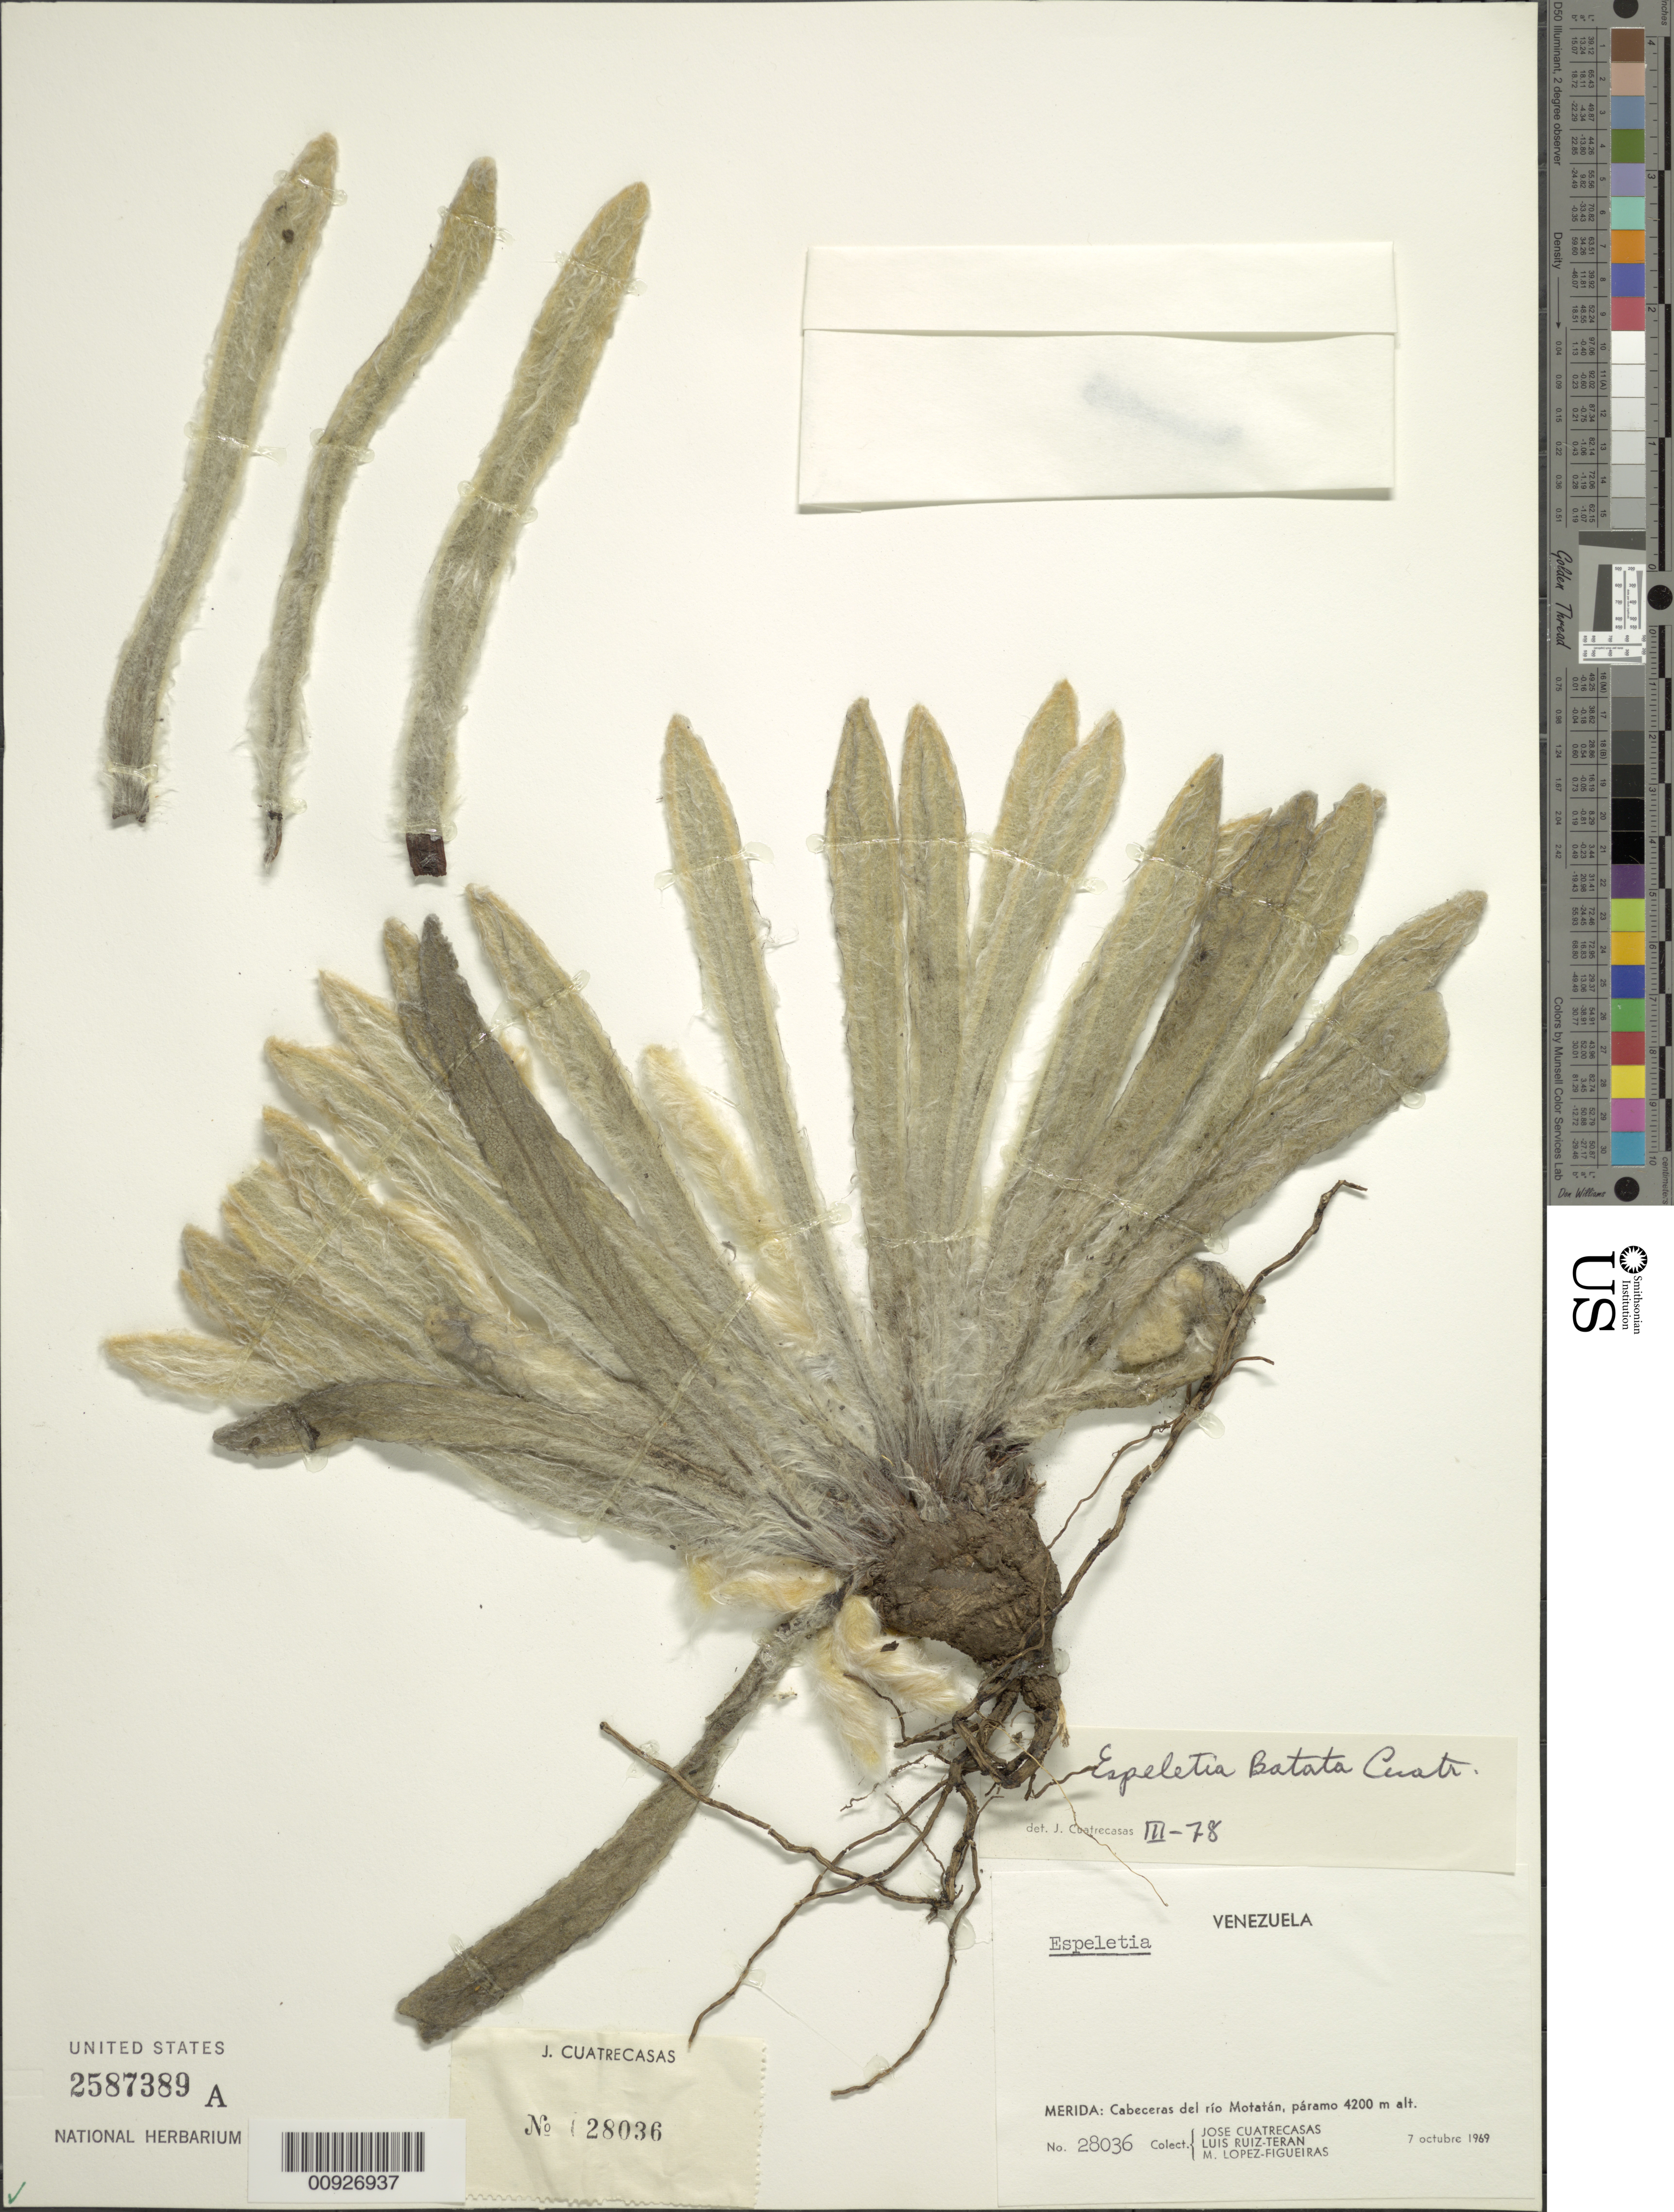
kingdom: Plantae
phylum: Tracheophyta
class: Magnoliopsida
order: Asterales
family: Asteraceae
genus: Espeletia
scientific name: Espeletia batata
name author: Cuatrec.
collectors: J. Cuatrecasas, L. E. Ruíz-Terán & M. López Figueiras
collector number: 28036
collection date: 1969-10-07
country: Venezuela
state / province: Mérida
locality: Cabeceras del Río Motatán, páramo.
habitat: Páramo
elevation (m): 4200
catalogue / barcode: US 2587389A